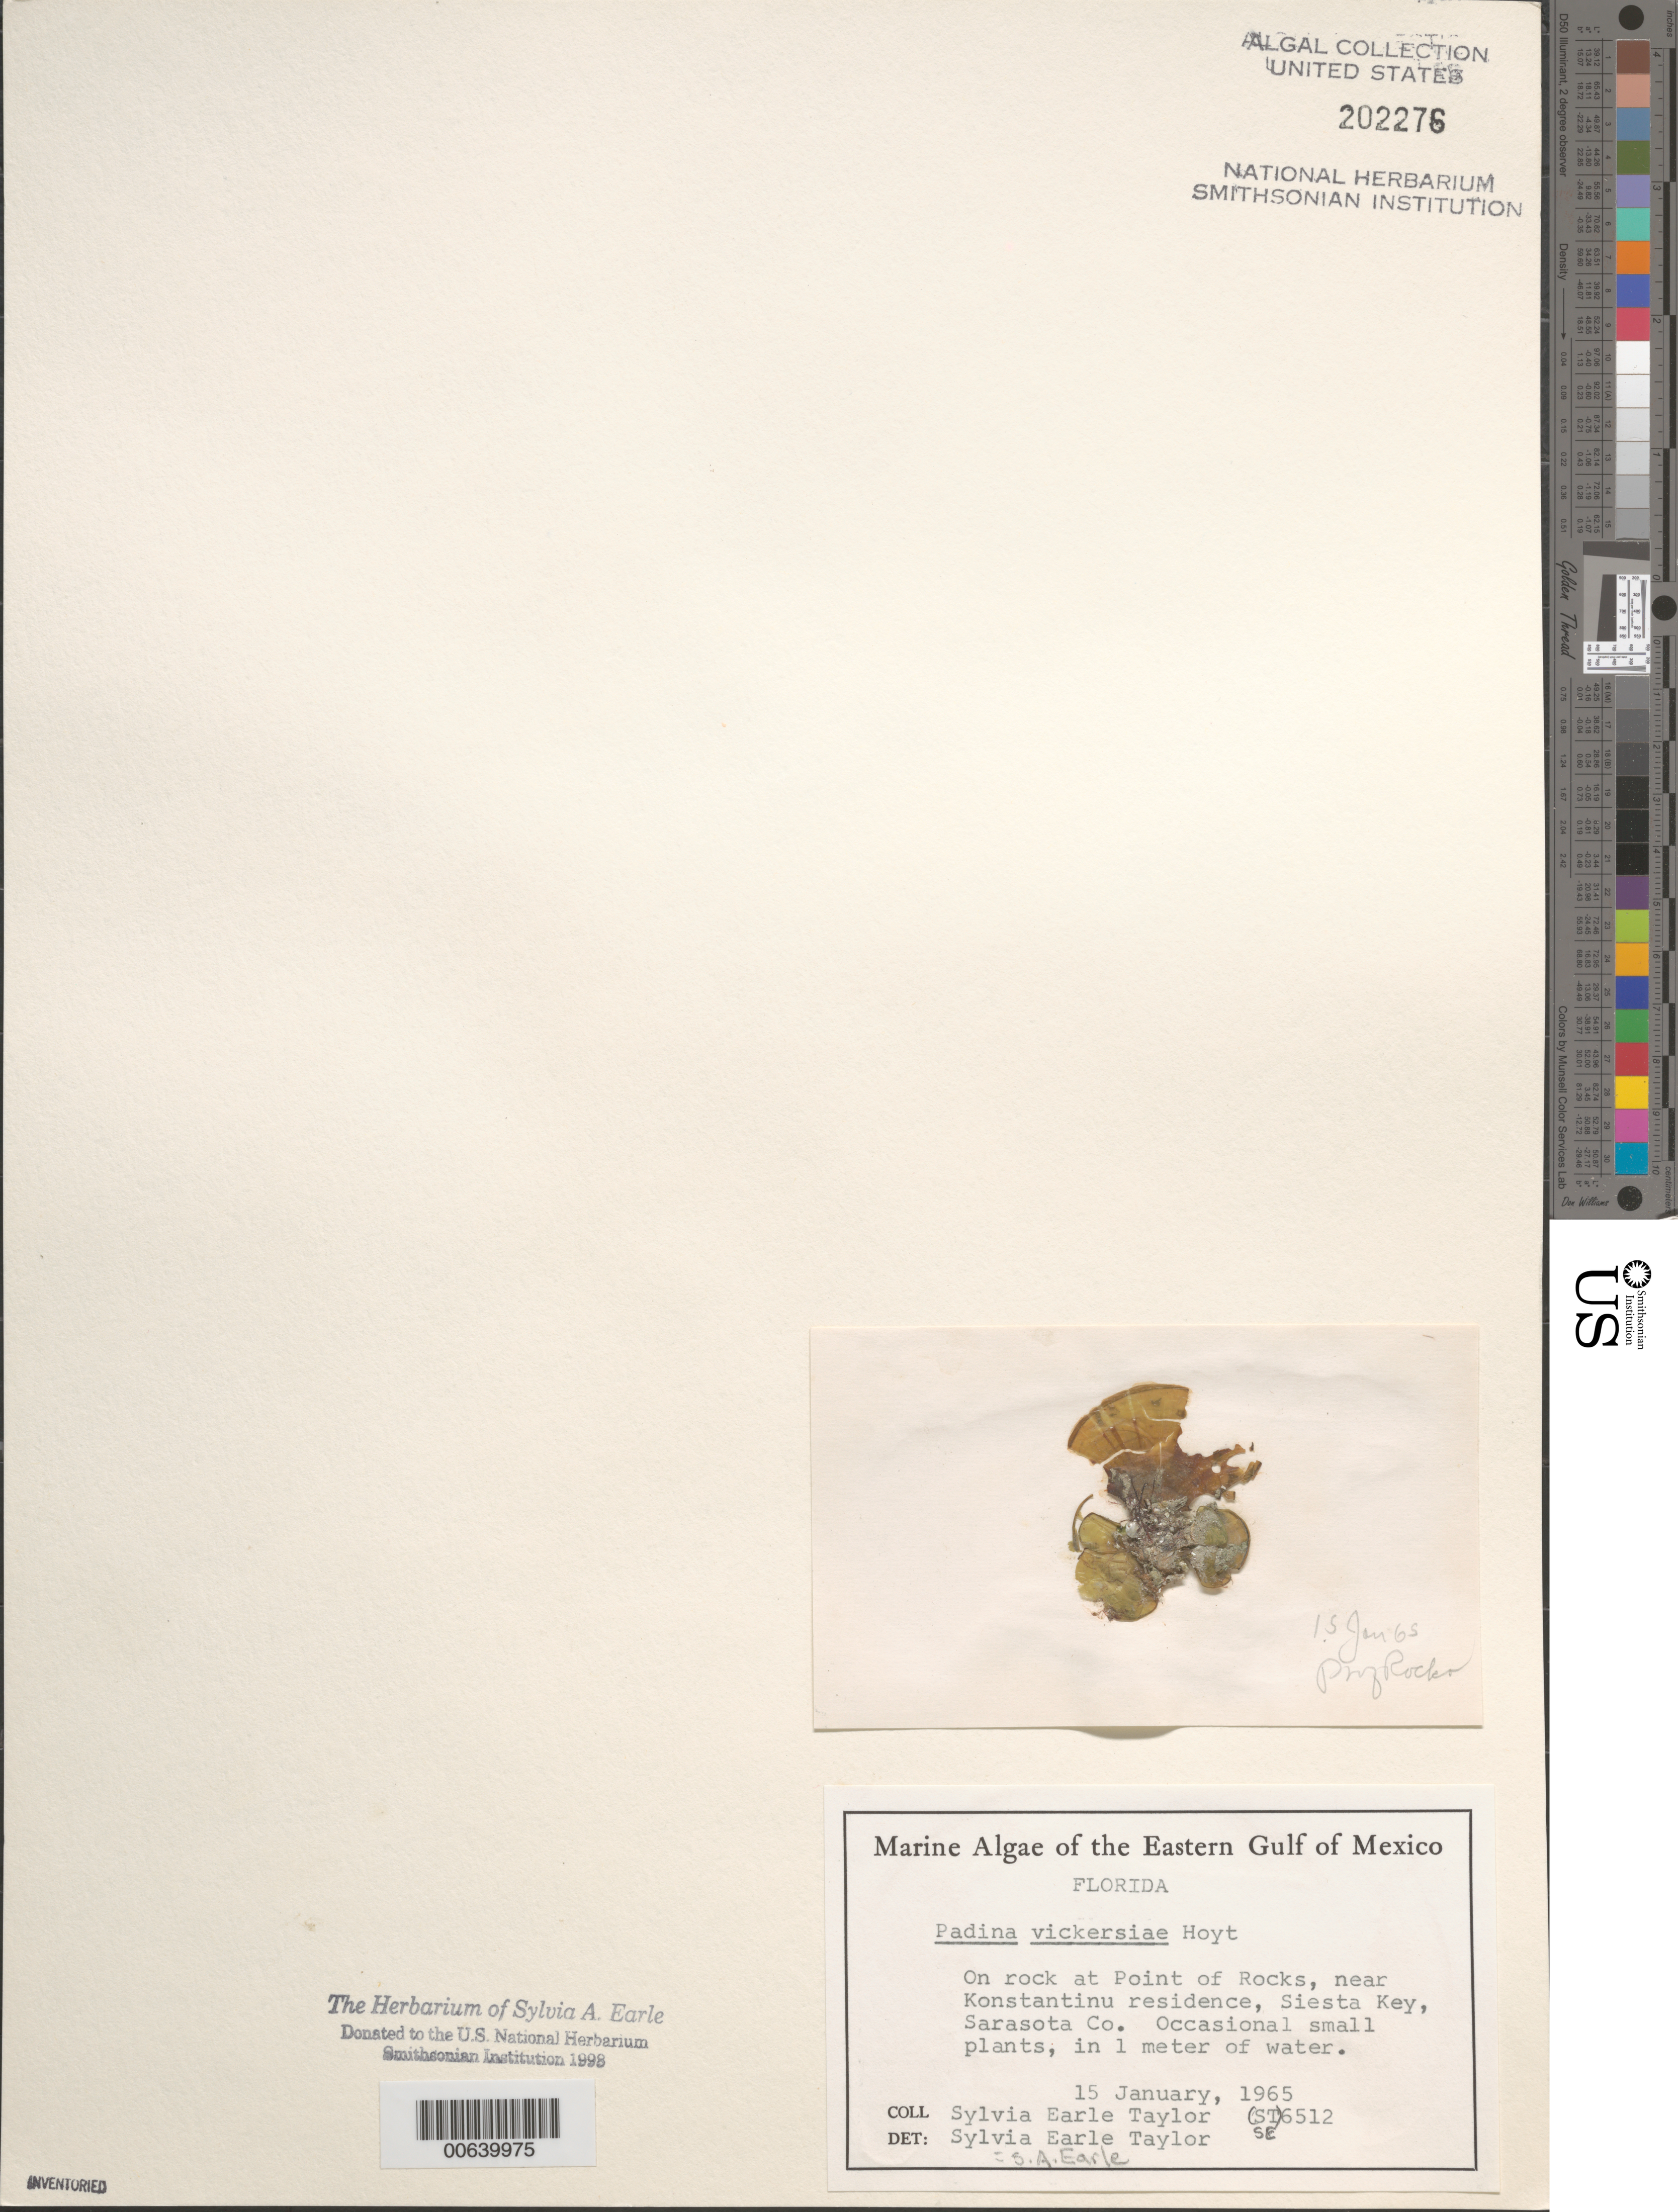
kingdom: Chromista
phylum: Ochrophyta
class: Phaeophyceae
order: Dictyotales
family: Dictyotaceae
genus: Padina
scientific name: Padina gymnospora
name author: (Kütz.) O.G. Sond.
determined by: Algae name updating Project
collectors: S. A. Earle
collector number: SE 6512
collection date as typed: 15 Jan 1965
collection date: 1965-01-15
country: United States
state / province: Florida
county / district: Sarasota County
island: Siesta Key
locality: Point of Rocks near Konstantinu residence, Sarasota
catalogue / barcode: US 202276